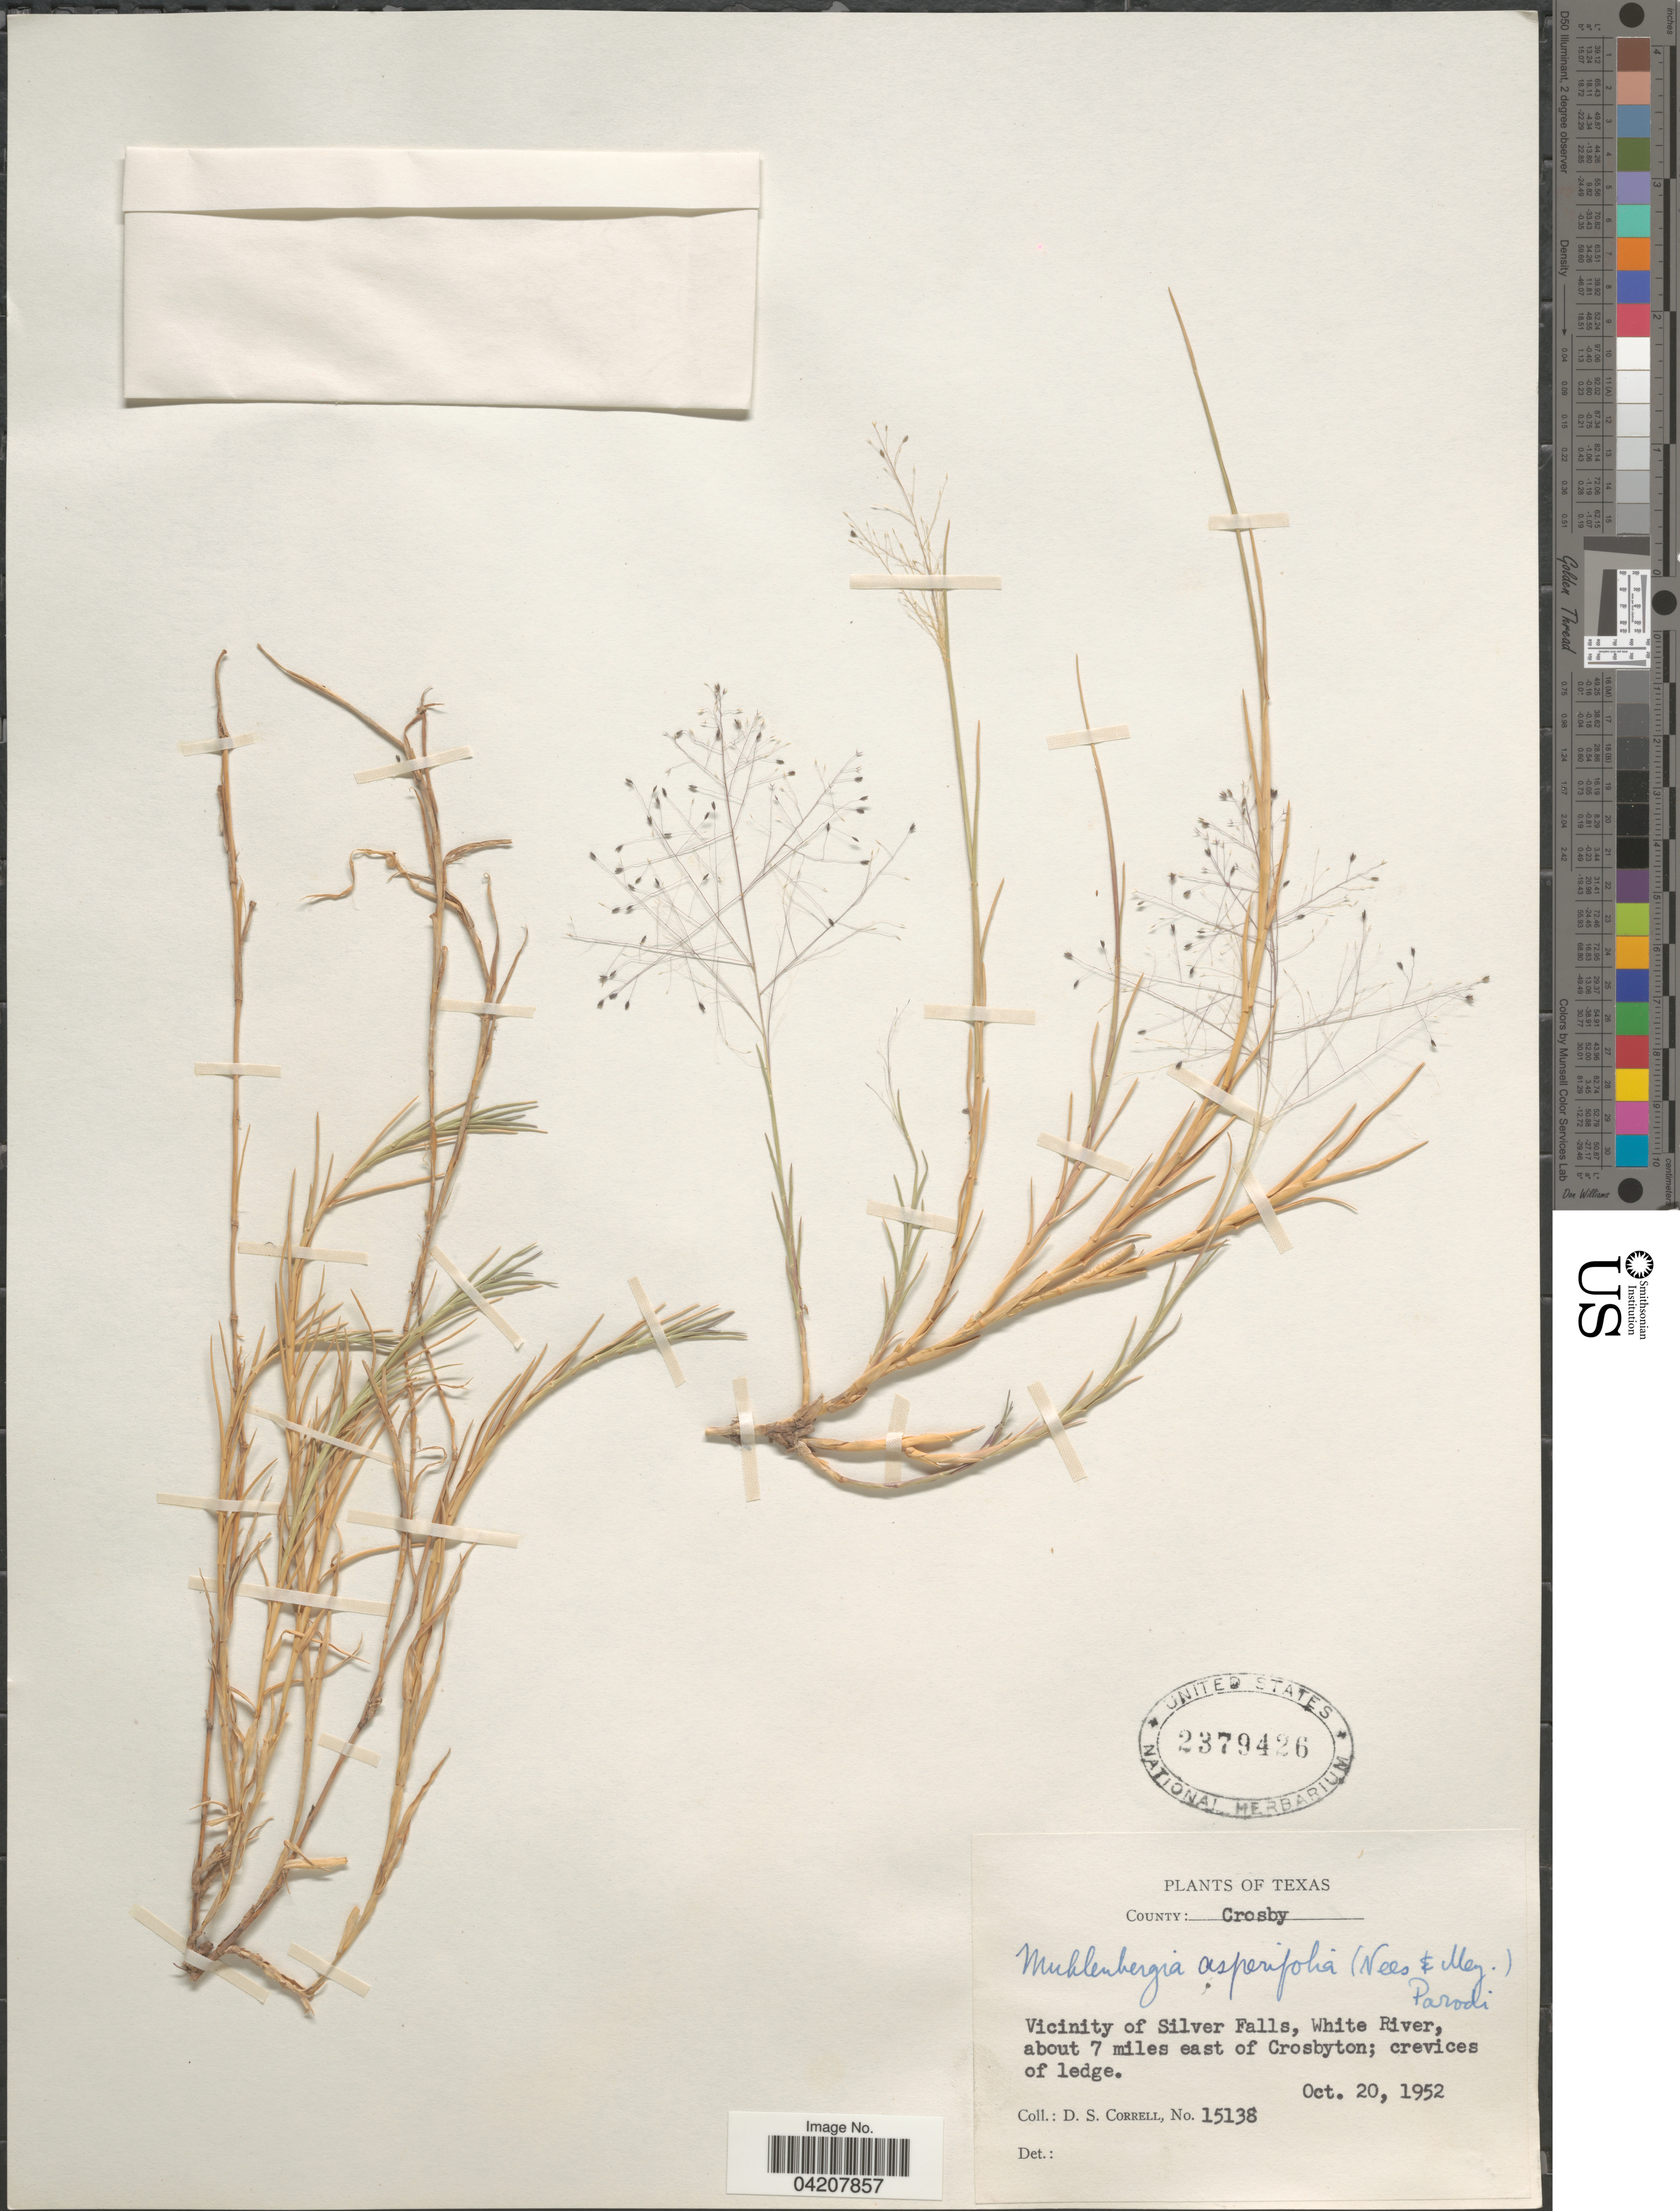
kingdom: Plantae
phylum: Tracheophyta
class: Liliopsida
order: Poales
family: Poaceae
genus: Muhlenbergia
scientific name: Muhlenbergia asperifolia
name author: (Nees & Meyen ex Trin.) Parodi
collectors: D. S. Correll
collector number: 15138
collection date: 1952-10-20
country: United States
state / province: Texas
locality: County: Crosby. Vicinity of Silver Falls, White River, about 7 miles east of Crosbyton.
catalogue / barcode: US 2379426